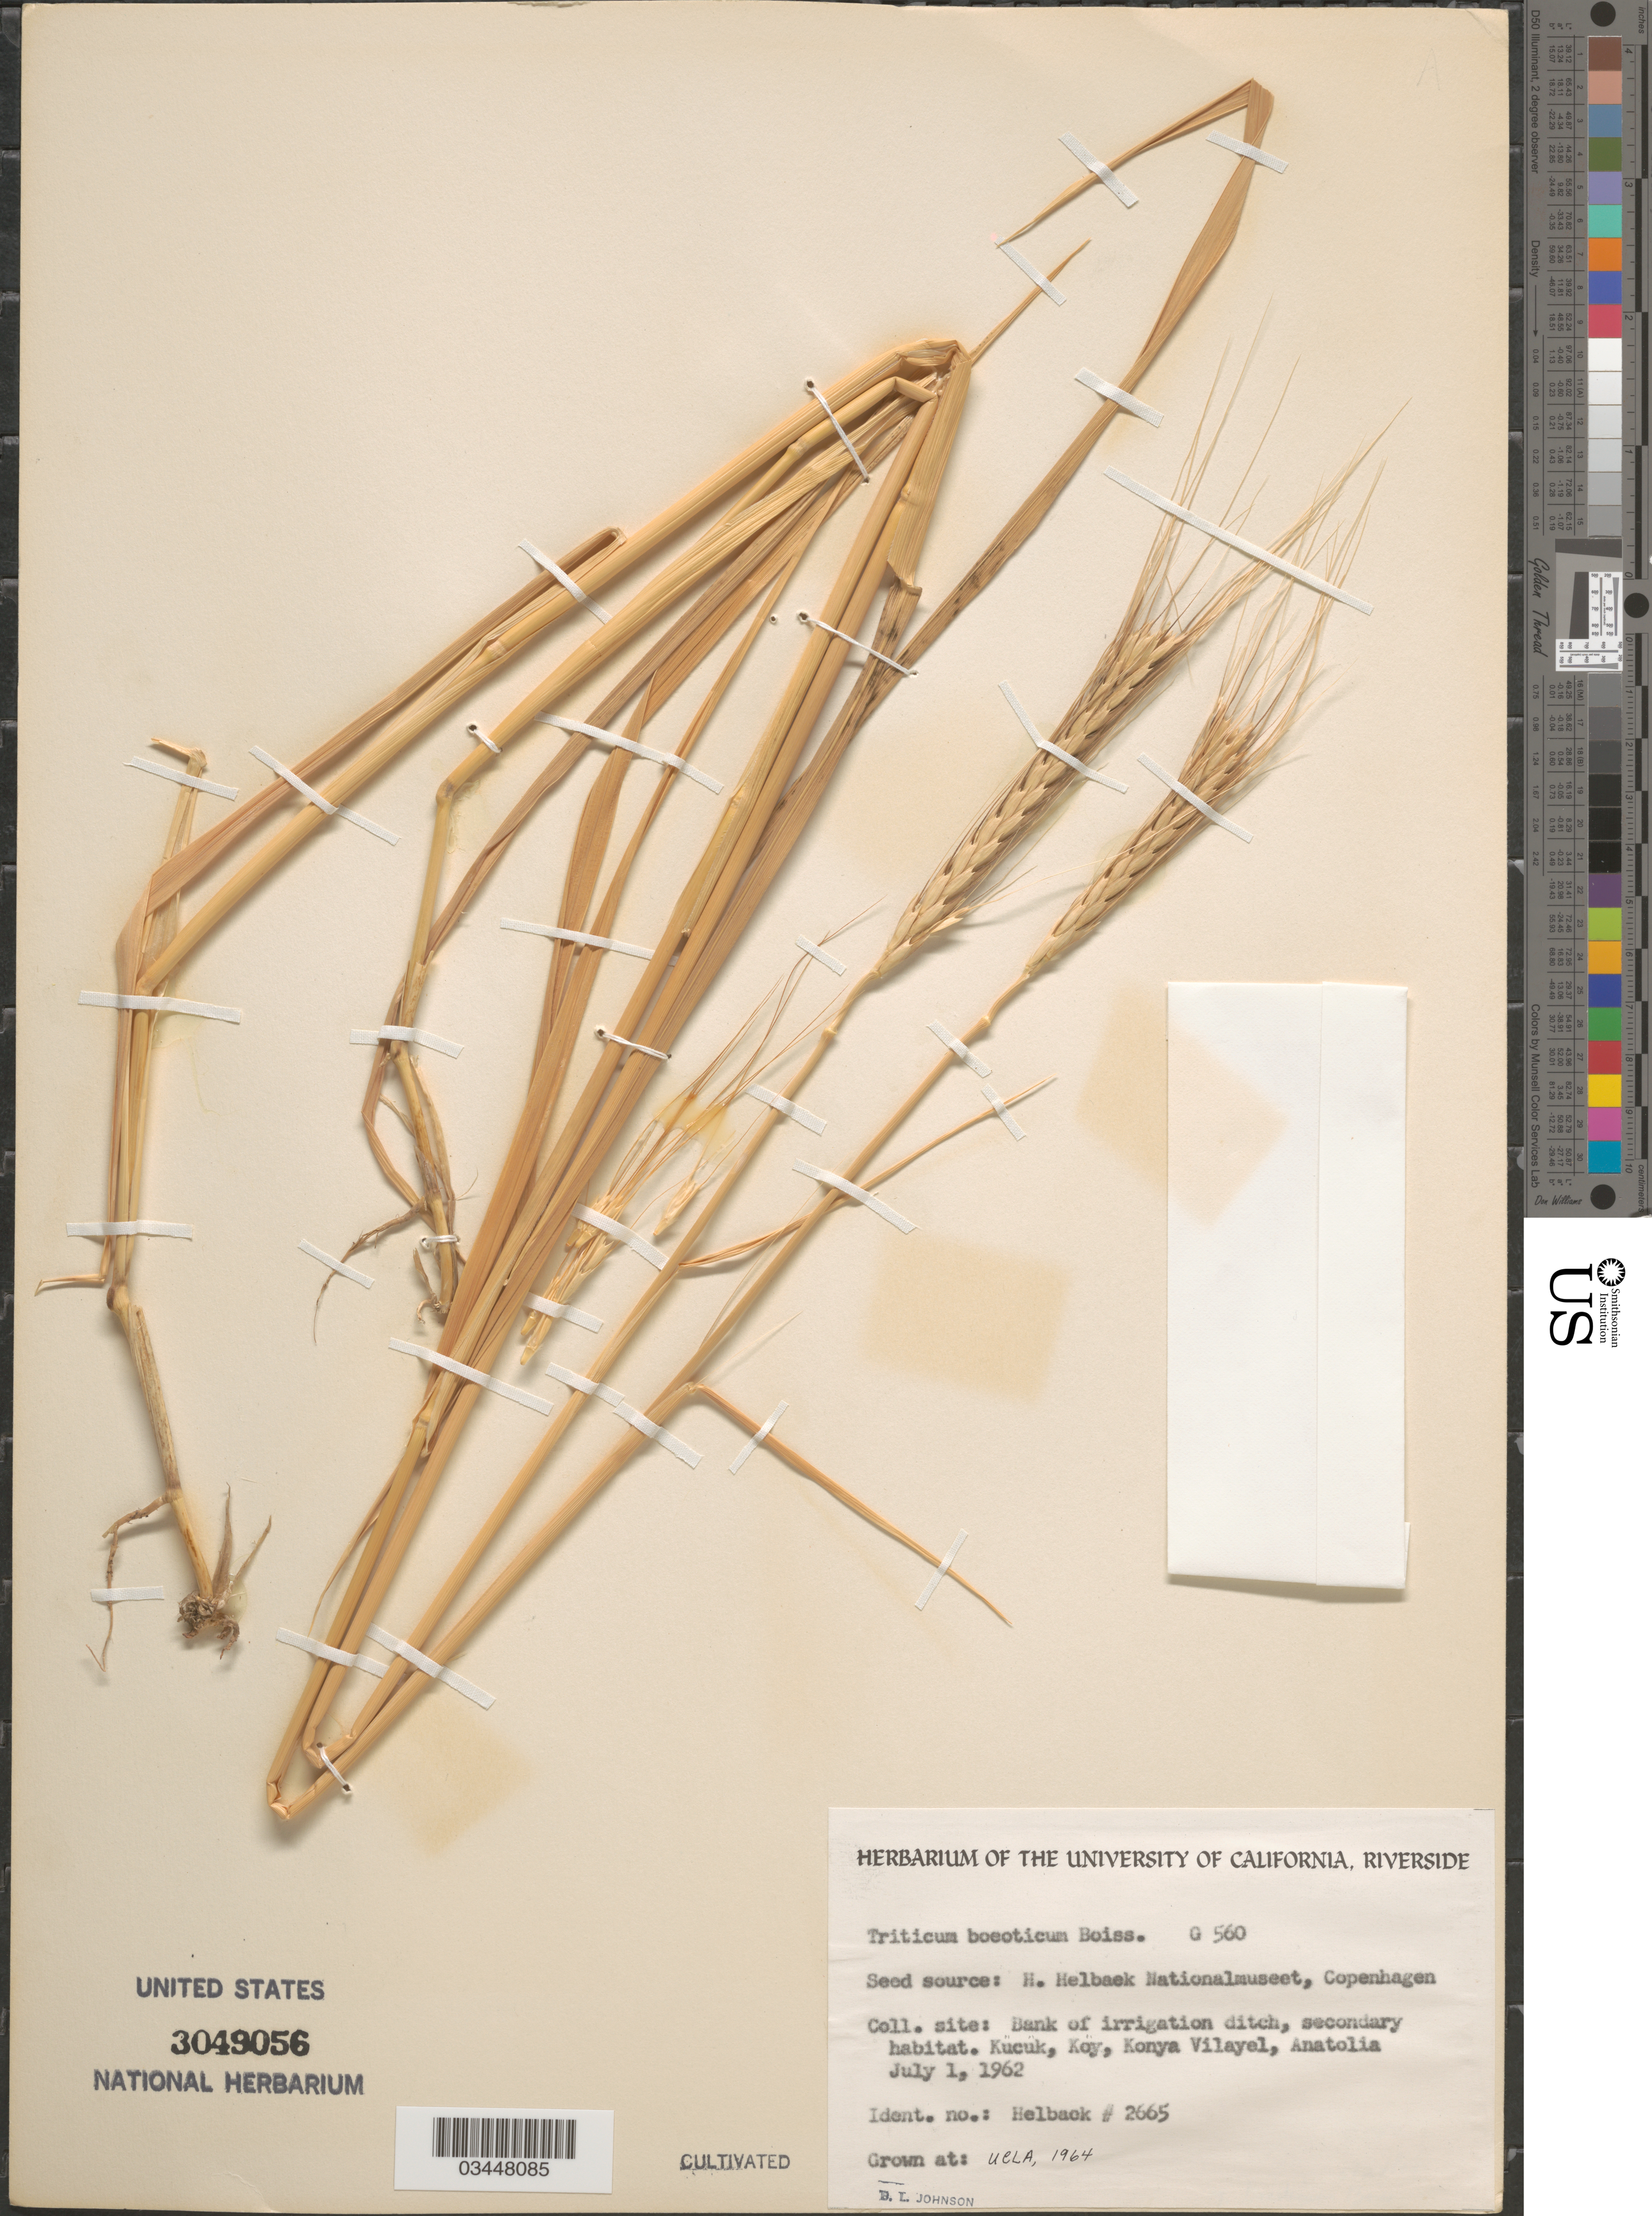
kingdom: Plantae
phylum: Tracheophyta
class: Liliopsida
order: Poales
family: Poaceae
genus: Triticum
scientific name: Triticum boeoticum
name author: Boiss.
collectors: B. Johnson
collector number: G560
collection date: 1964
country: United States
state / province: California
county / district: Los Angeles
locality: UCLA.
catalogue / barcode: US 3049056